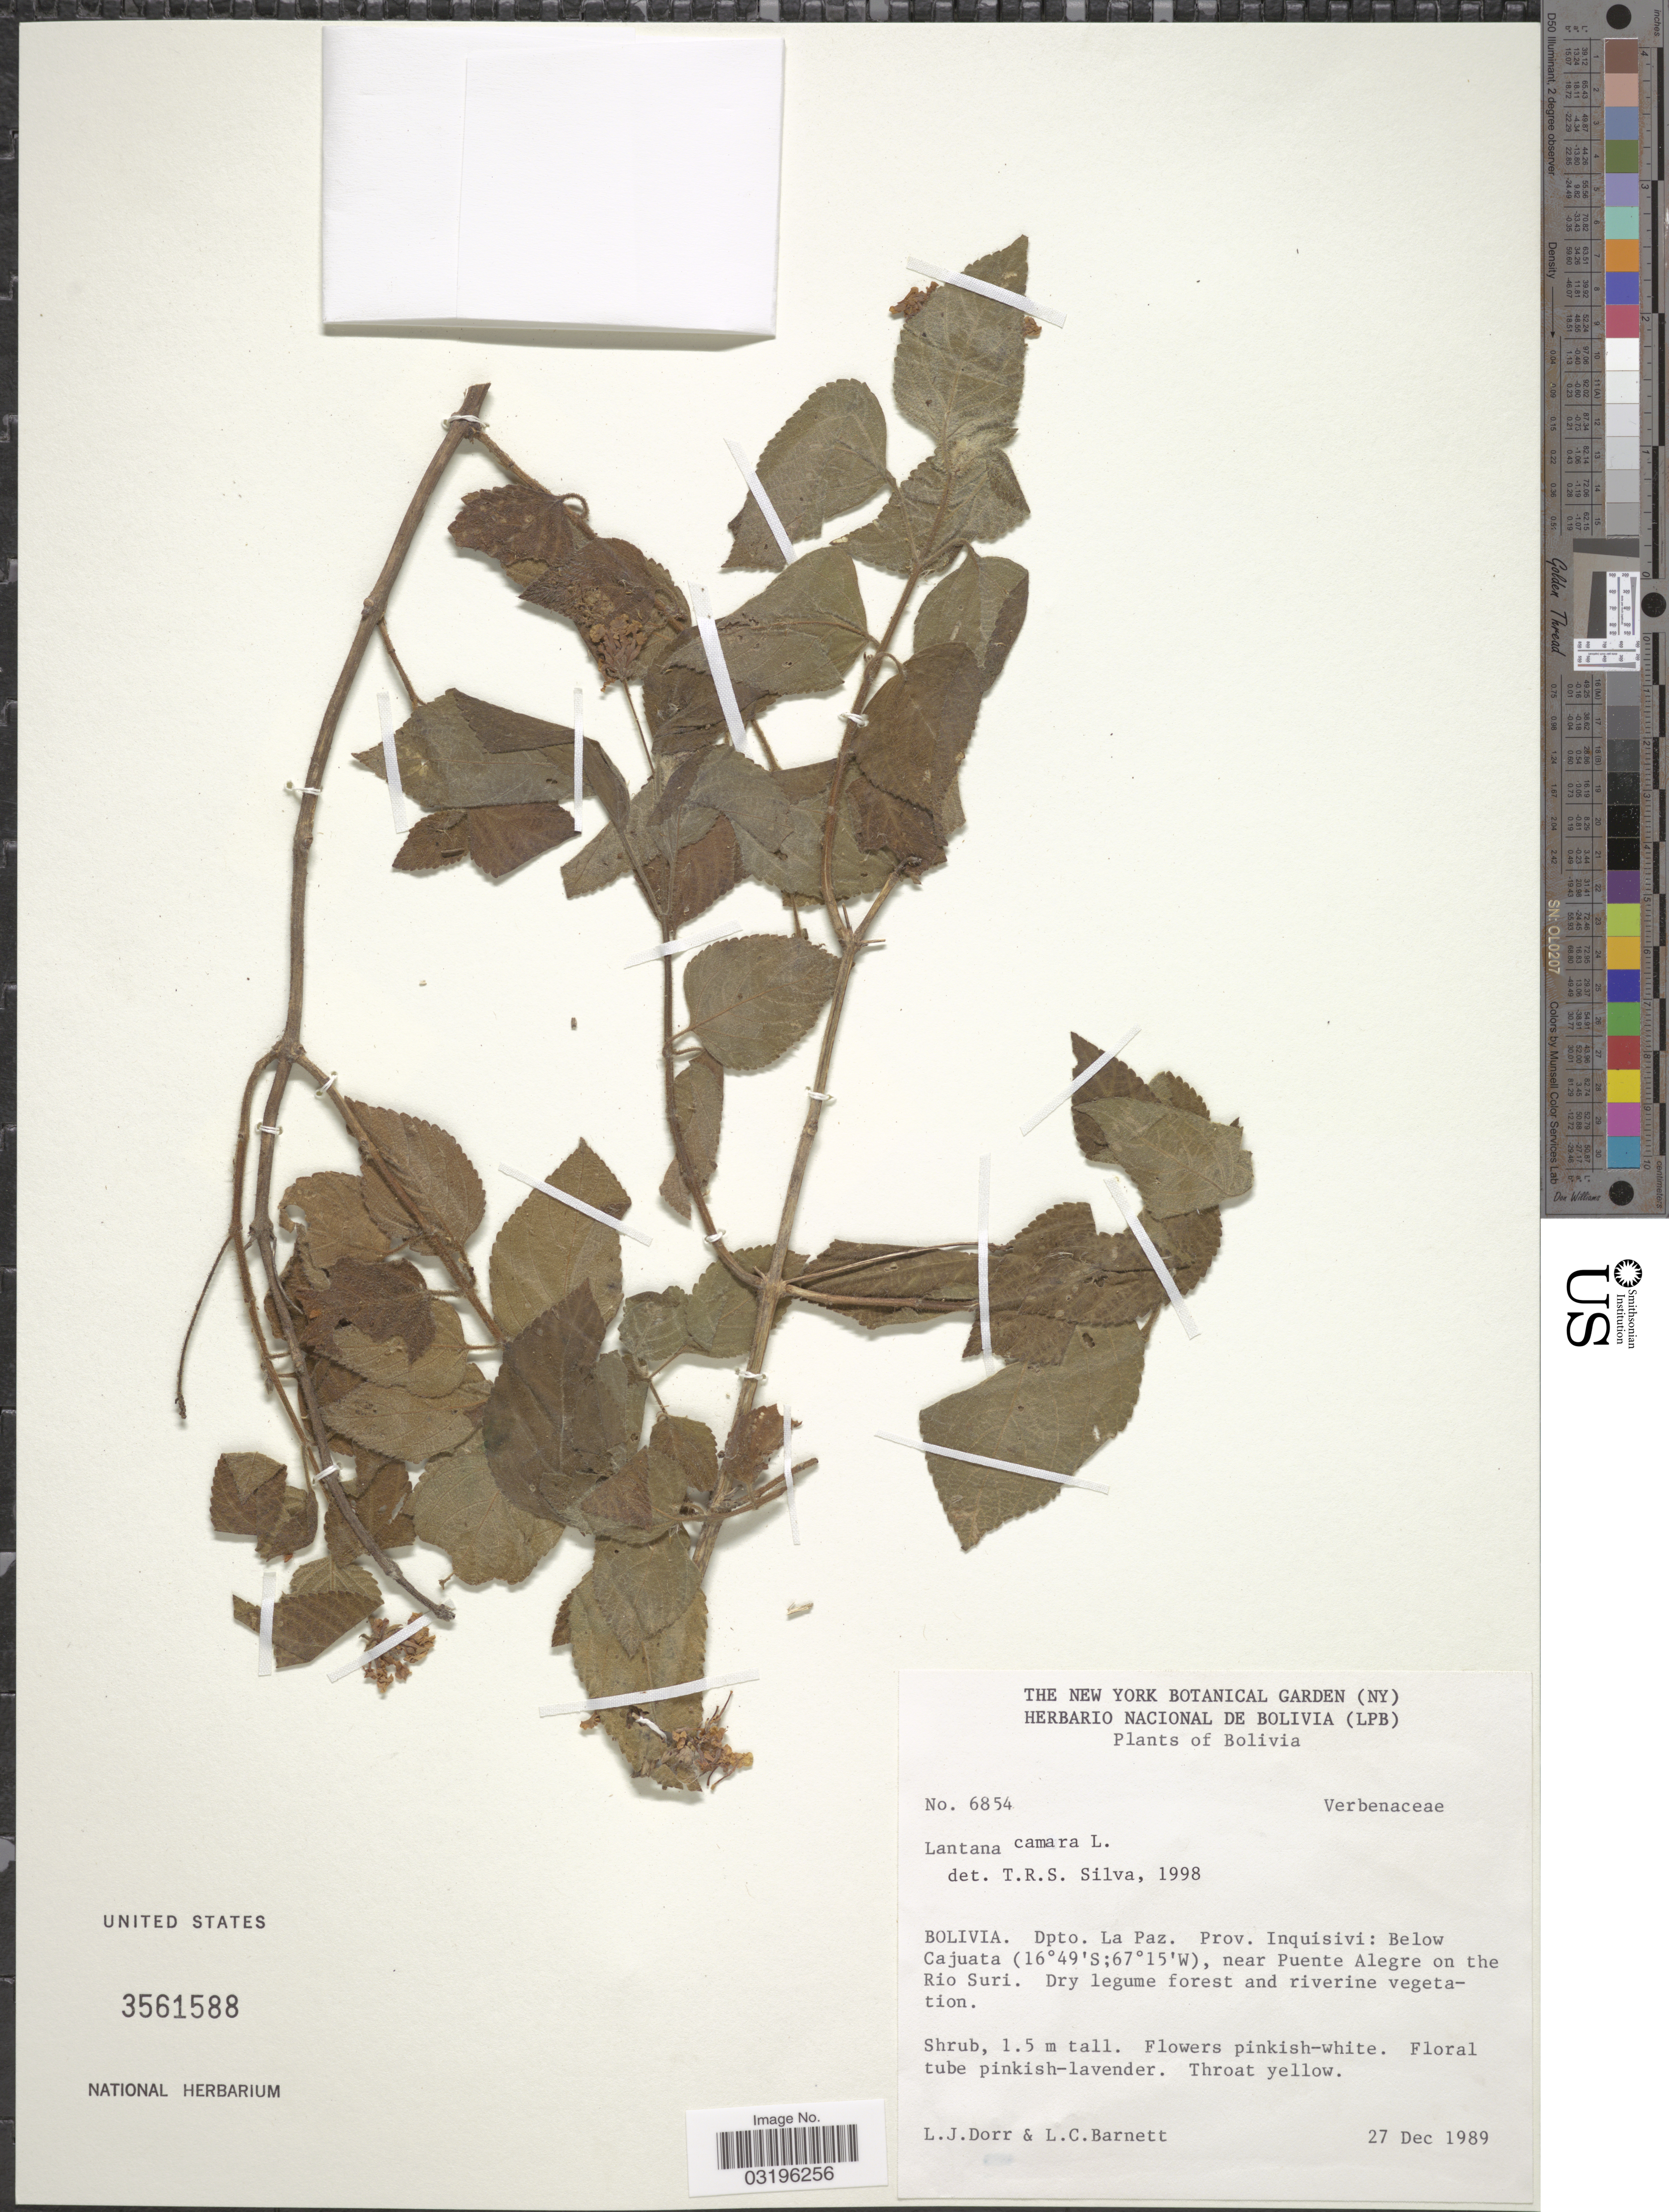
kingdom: Plantae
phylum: Tracheophyta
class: Magnoliopsida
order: Lamiales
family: Verbenaceae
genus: Lantana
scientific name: Lantana camara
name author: L.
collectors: L. J. Dorr & L. C. Barnett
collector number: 6854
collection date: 1989-12-27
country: Bolivia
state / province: La Paz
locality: Dpto. La Paz. Prov. Inquisivi: Below Cajuata, near Puente Alegre on the Rio Suri.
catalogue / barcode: US 3561588